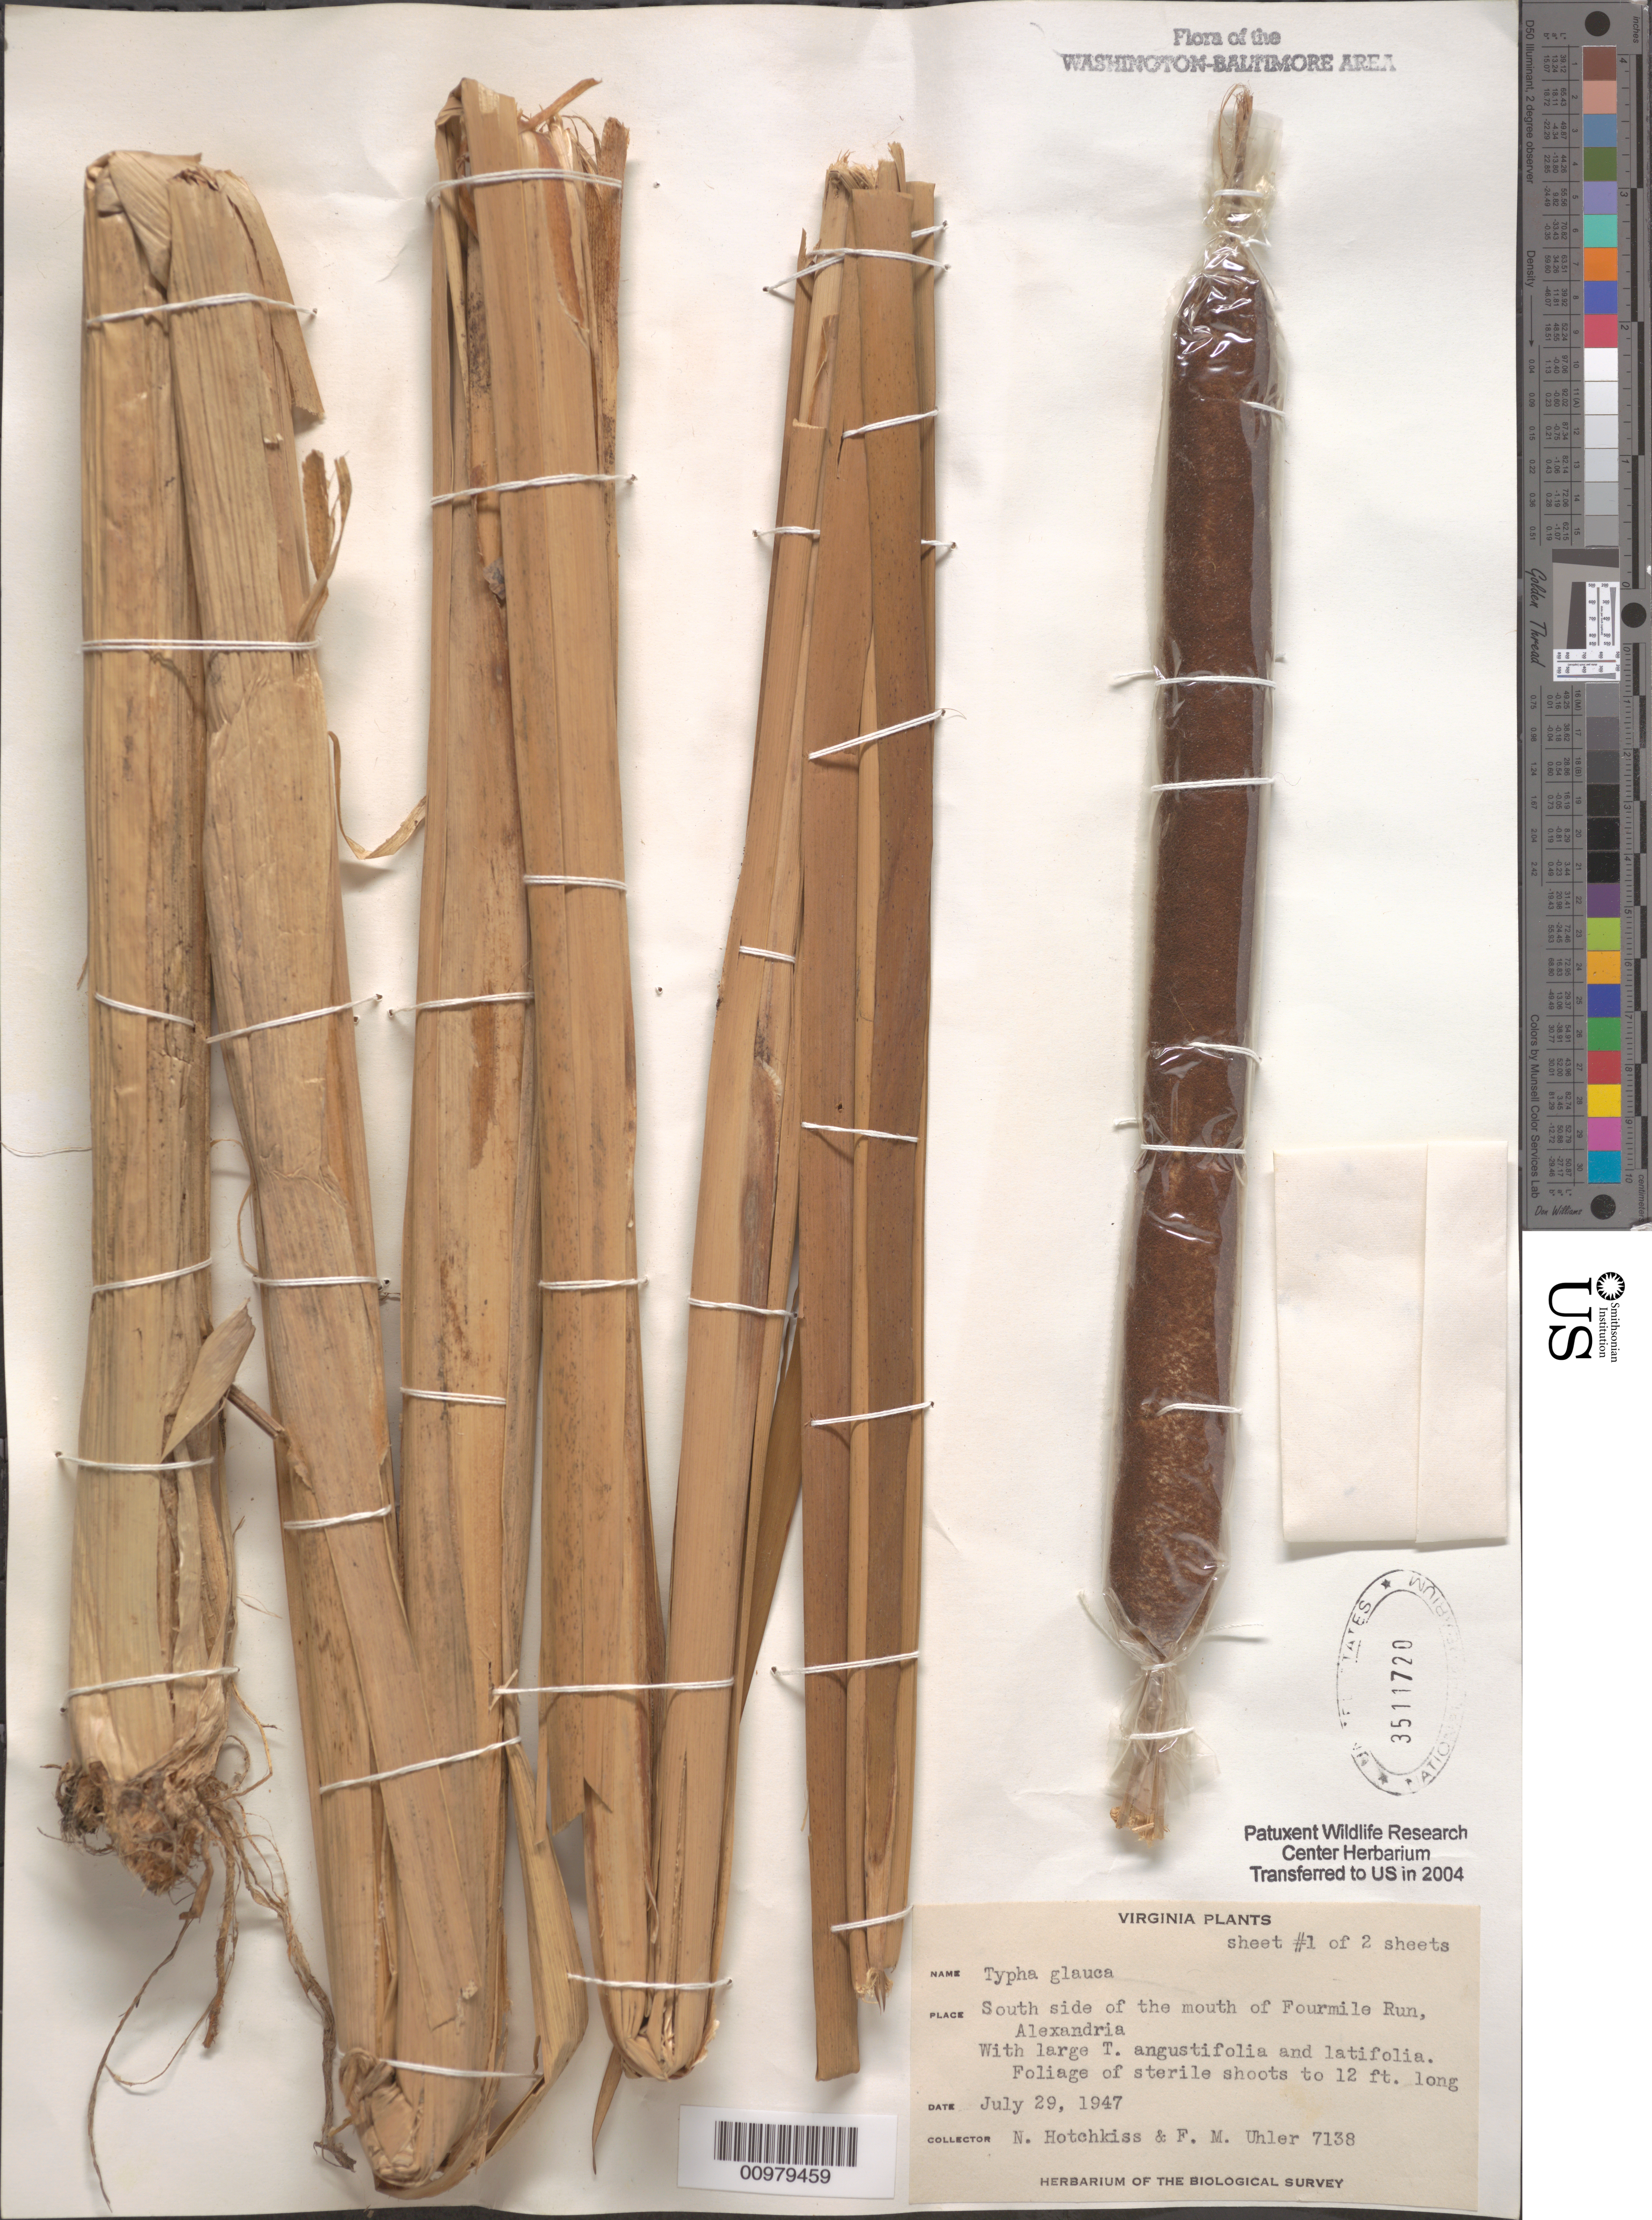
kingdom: Plantae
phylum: Tracheophyta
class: Liliopsida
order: Poales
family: Typhaceae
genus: Typha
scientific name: Typha glauca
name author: Godr.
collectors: N. Hotchkiss & F. M. Uhler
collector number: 7138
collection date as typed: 29 Jul 1947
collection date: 1947-07-29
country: United States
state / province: Virginia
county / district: City of Alexandria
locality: Alexandria, S side of mouth of Four Mile Run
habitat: With large T. angustifolia and latifolia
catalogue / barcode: US 3511720